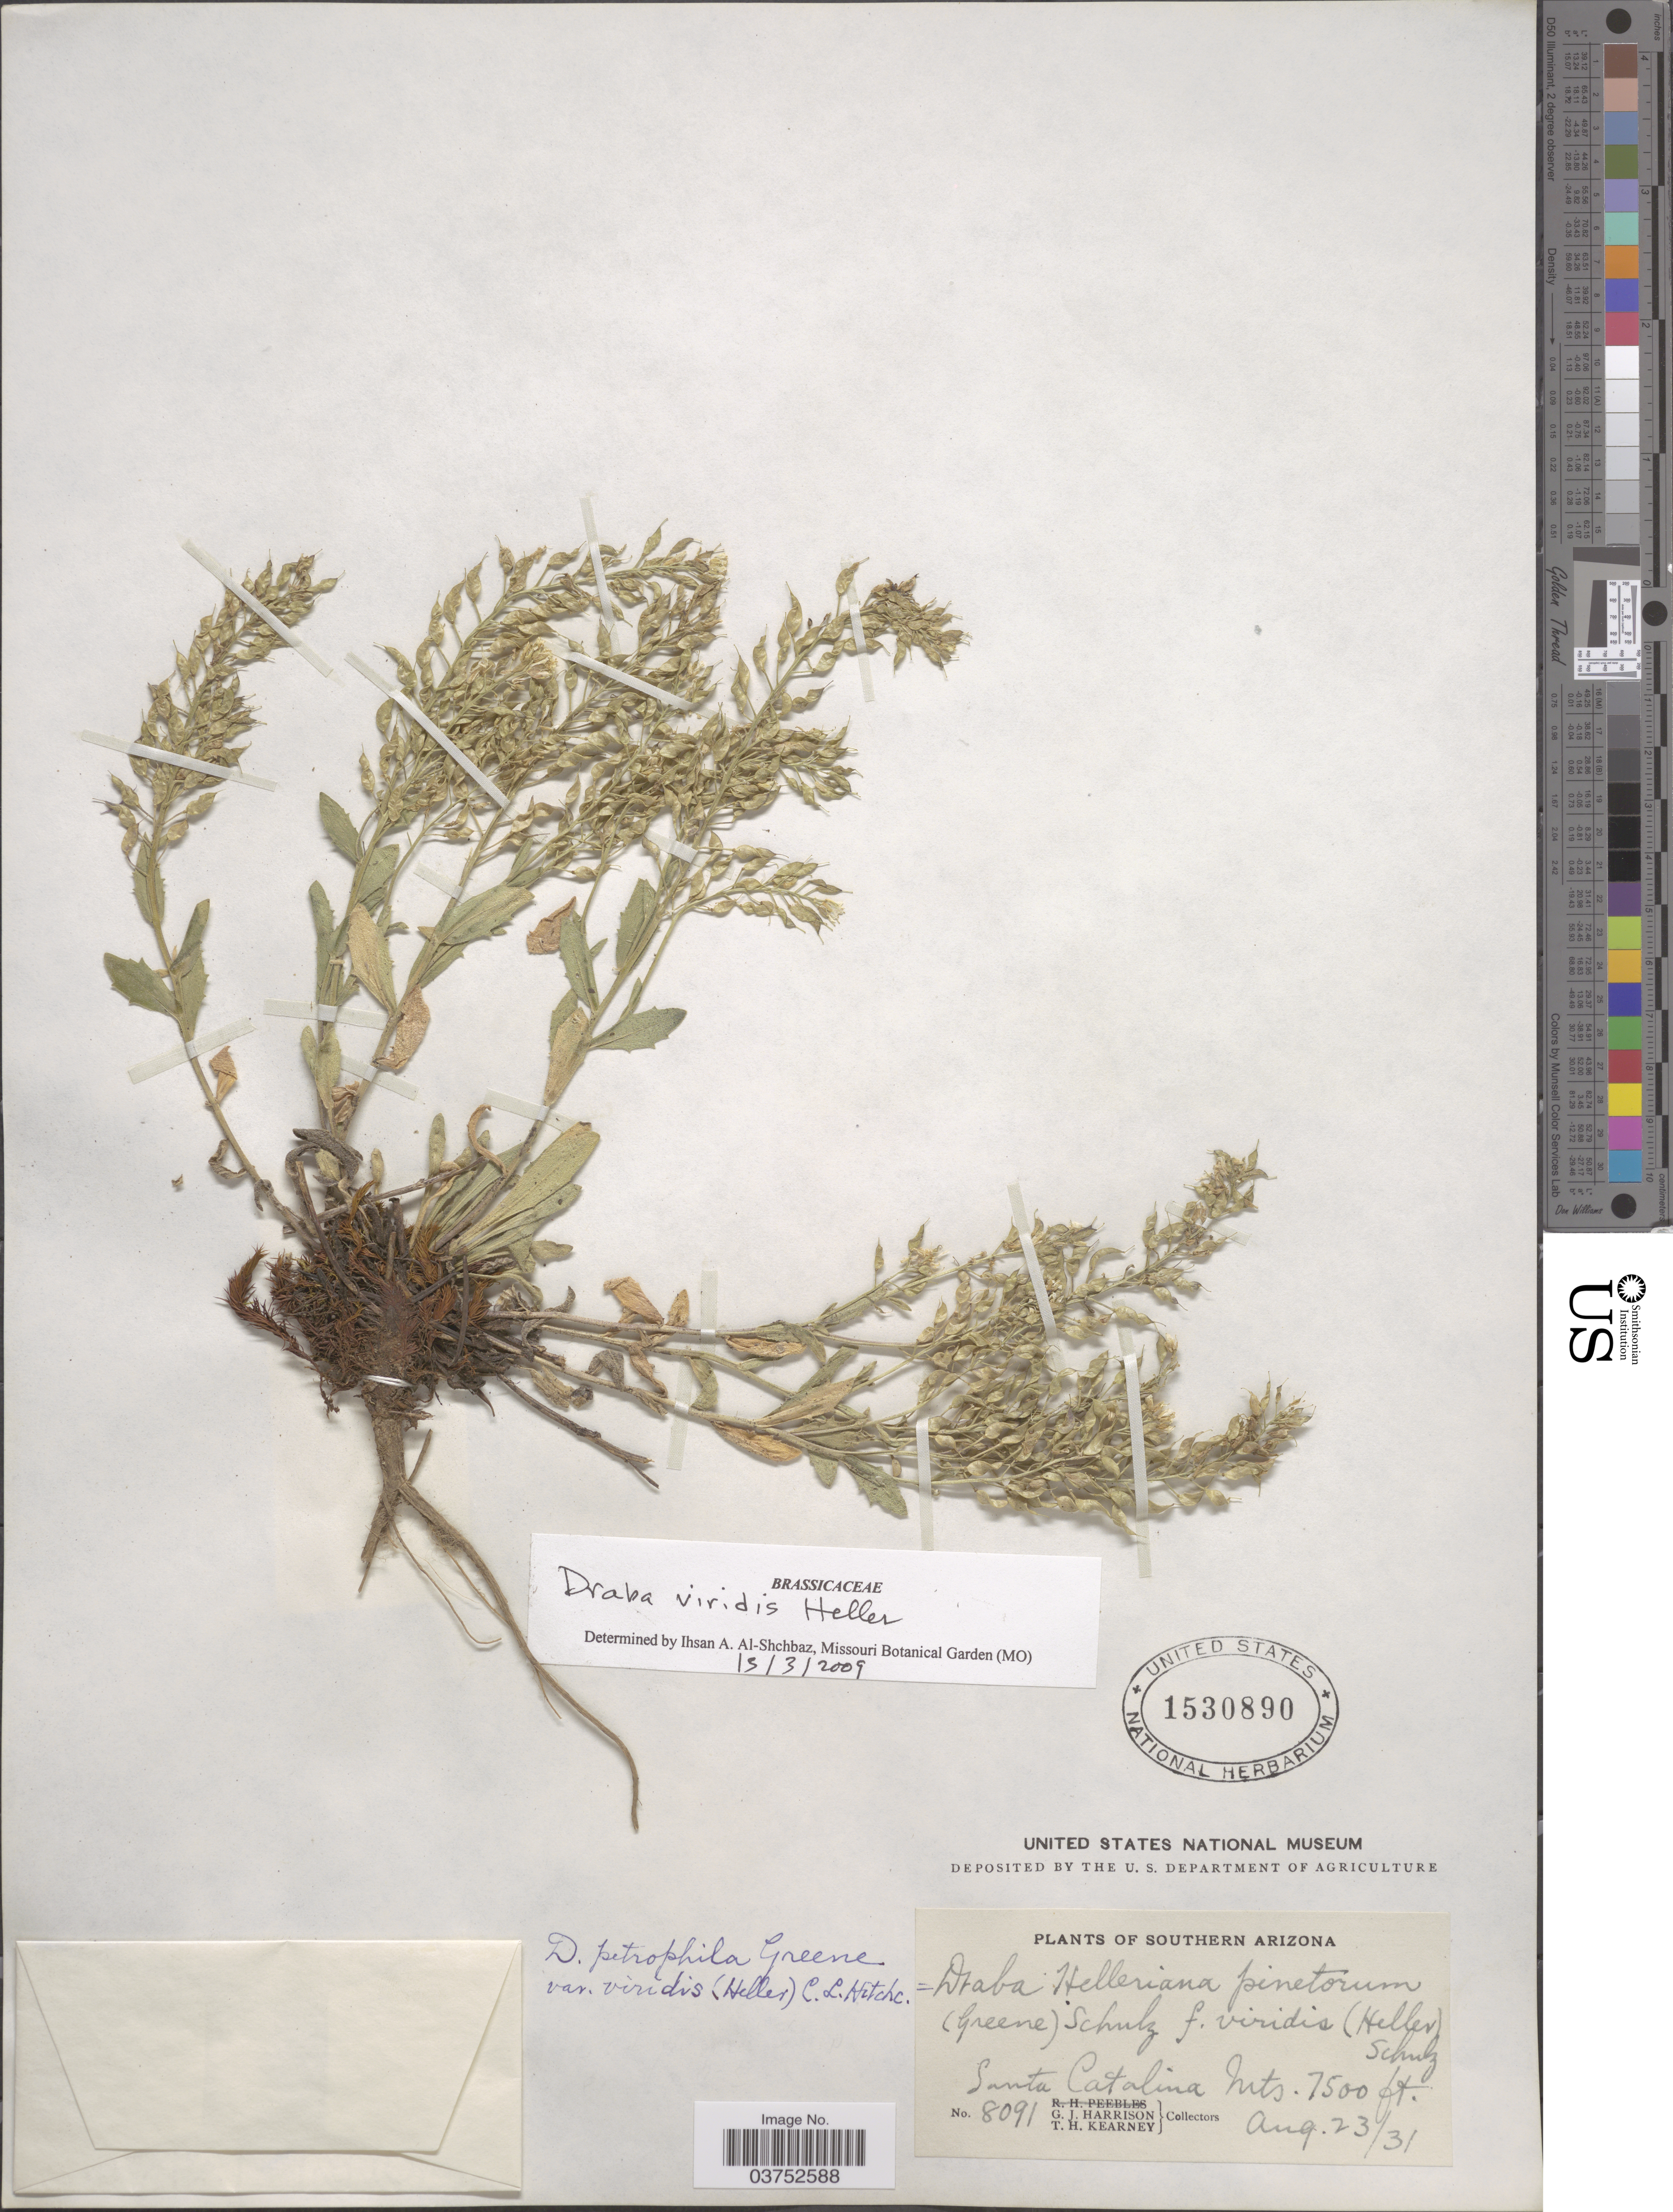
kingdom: Plantae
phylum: Tracheophyta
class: Magnoliopsida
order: Brassicales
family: Brassicaceae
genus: Draba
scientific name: Draba viridis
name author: (A. Gray) A. Heller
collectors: G. J. Harrison & T. H. Kearney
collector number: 8091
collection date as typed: Transcribed d/m/y: 23/8/31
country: United States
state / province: Arizona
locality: Southern Arizona. Santa Catalina Mts.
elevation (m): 2286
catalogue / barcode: US 1530890